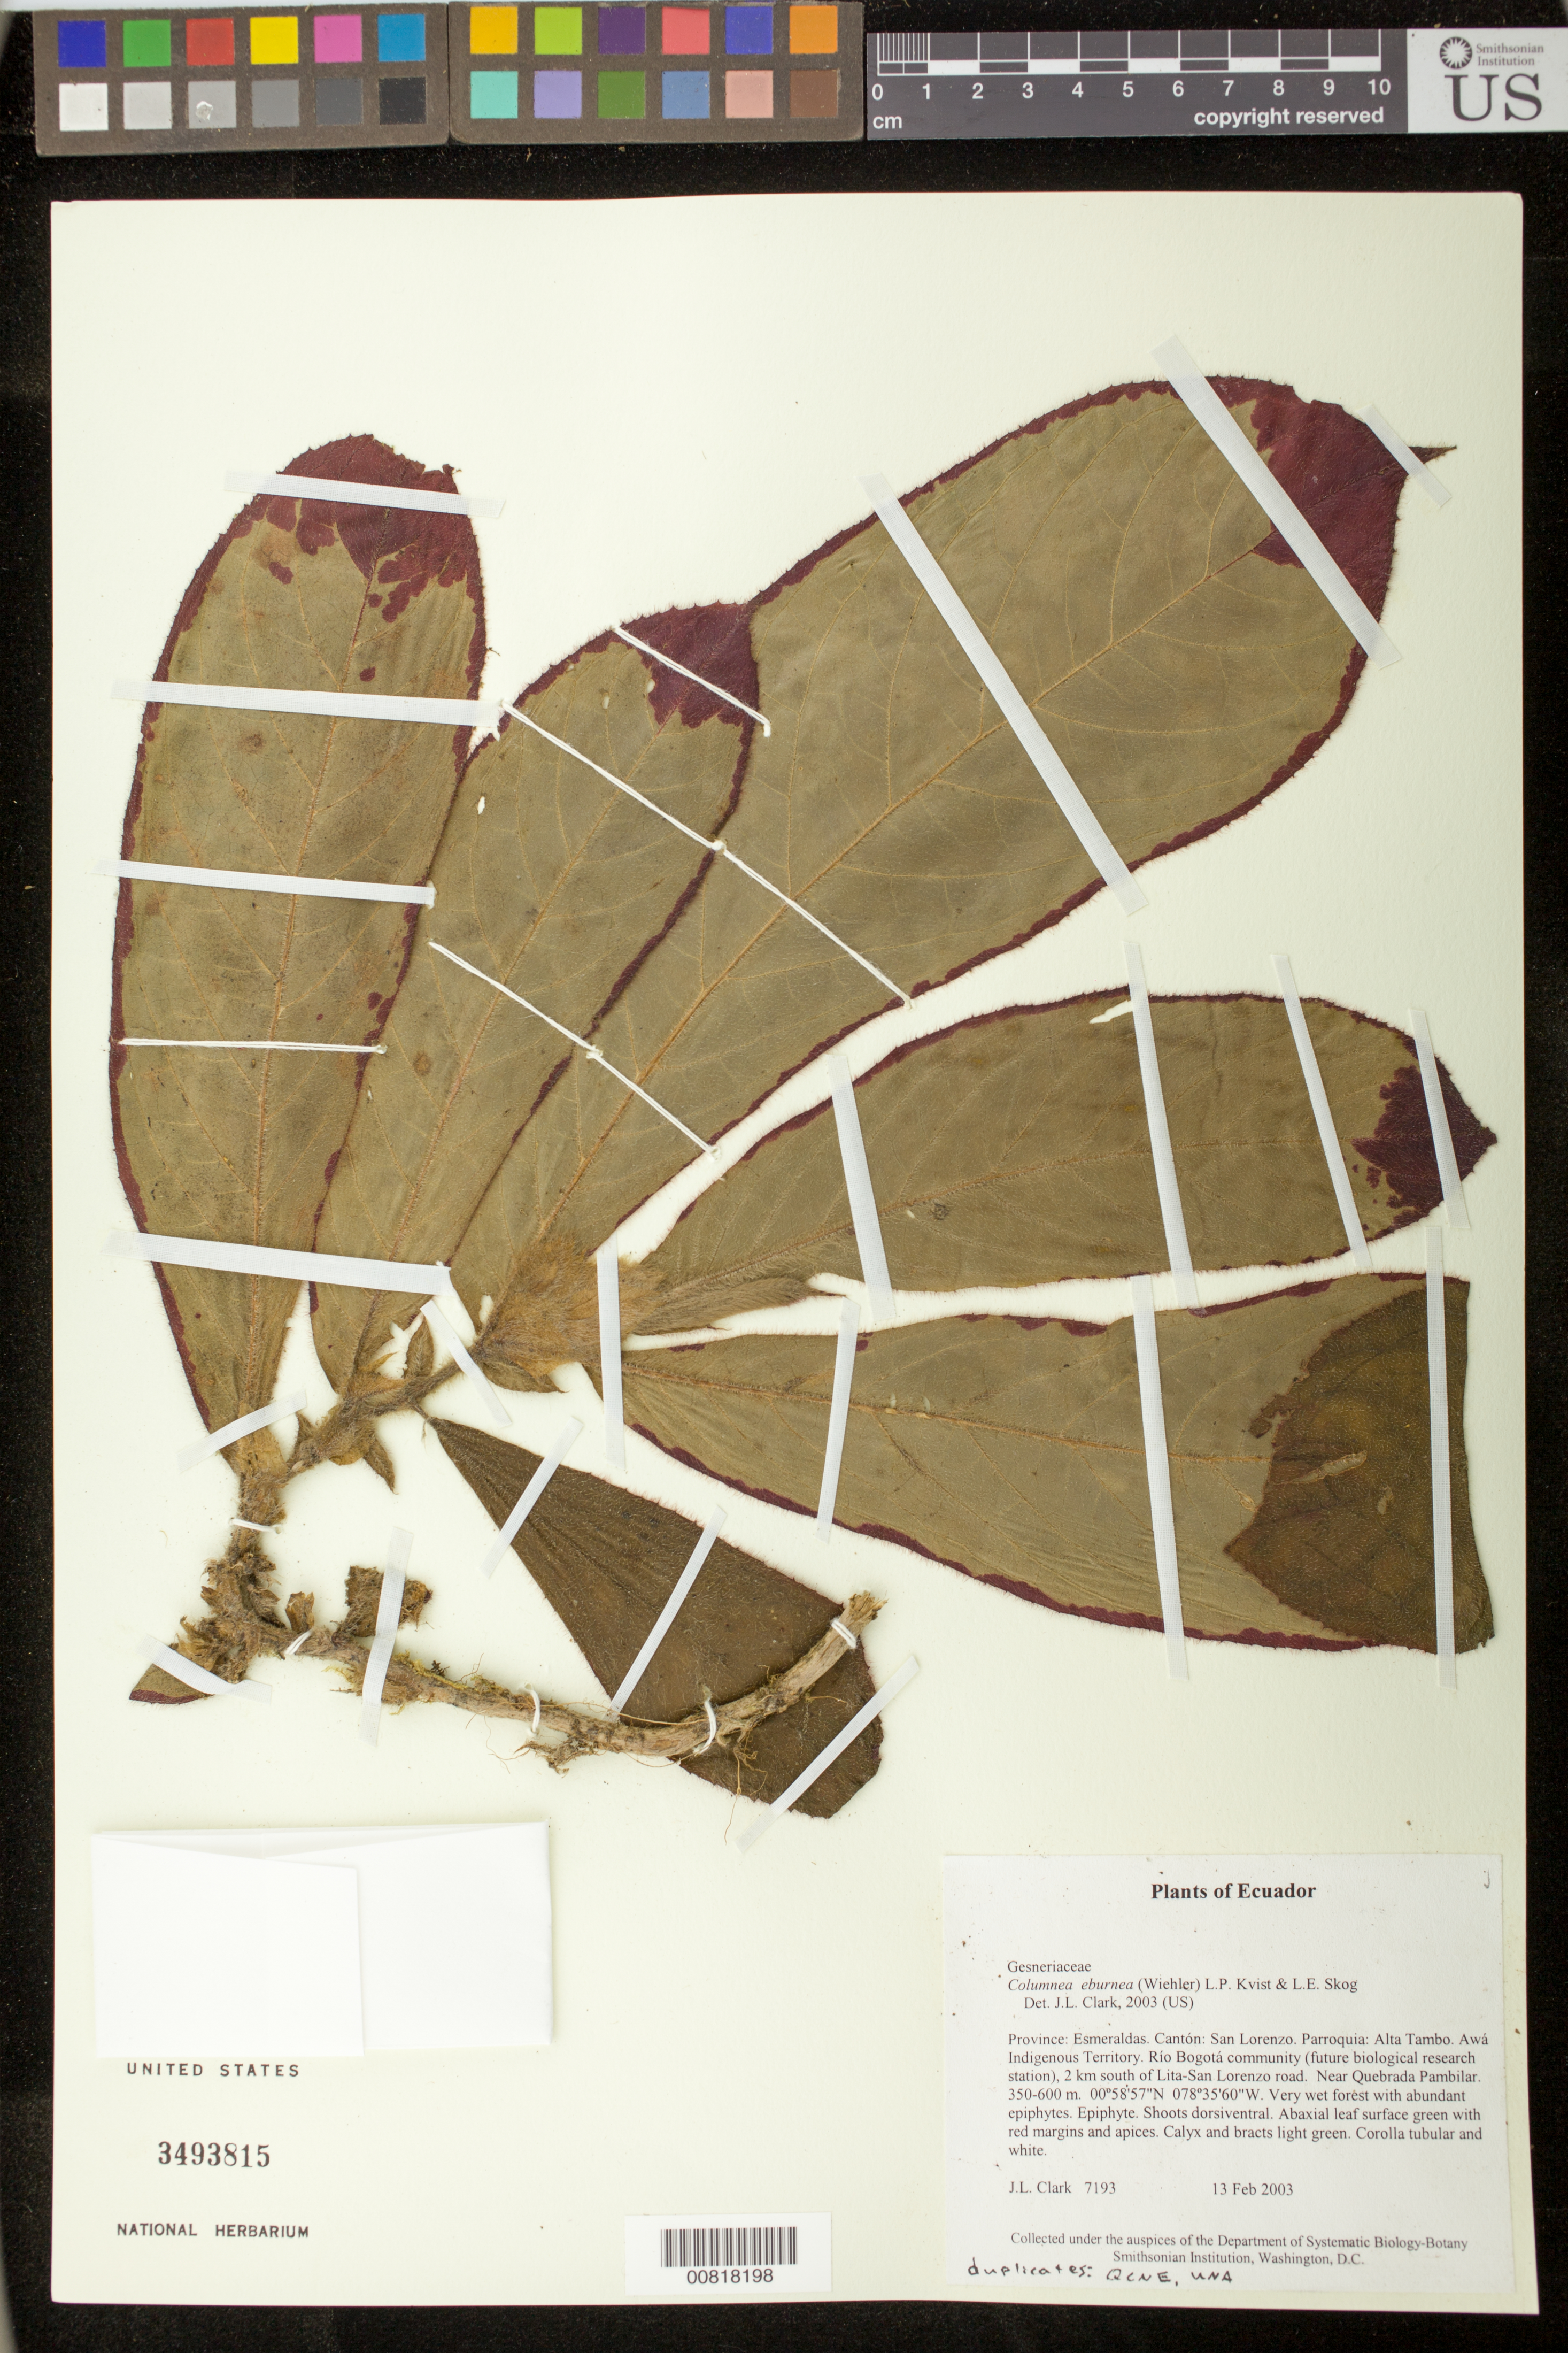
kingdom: Plantae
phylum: Tracheophyta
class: Magnoliopsida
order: Lamiales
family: Gesneriaceae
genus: Columnea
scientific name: Columnea eburnea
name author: (Wiehler) L.P. Kvist & L.E. Skog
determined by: Clark, J. L., (SEL), The Marie Selby Botanical Garden (UNITED STATES)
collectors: J. L. Clark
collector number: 7193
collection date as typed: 13 Feb 2003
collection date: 2003-02-13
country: Ecuador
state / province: Esmeraldas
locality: San Lorenzo. Parroquia: Alta Tambo. Awá Indigenous Territory. Río Bogotá community (future biological research station), 2 km south of Lita-San Lorenzo road. Near Quebrada Pambilar.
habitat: Very wet forest with abundant epiphytes.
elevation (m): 350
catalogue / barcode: US 3493815